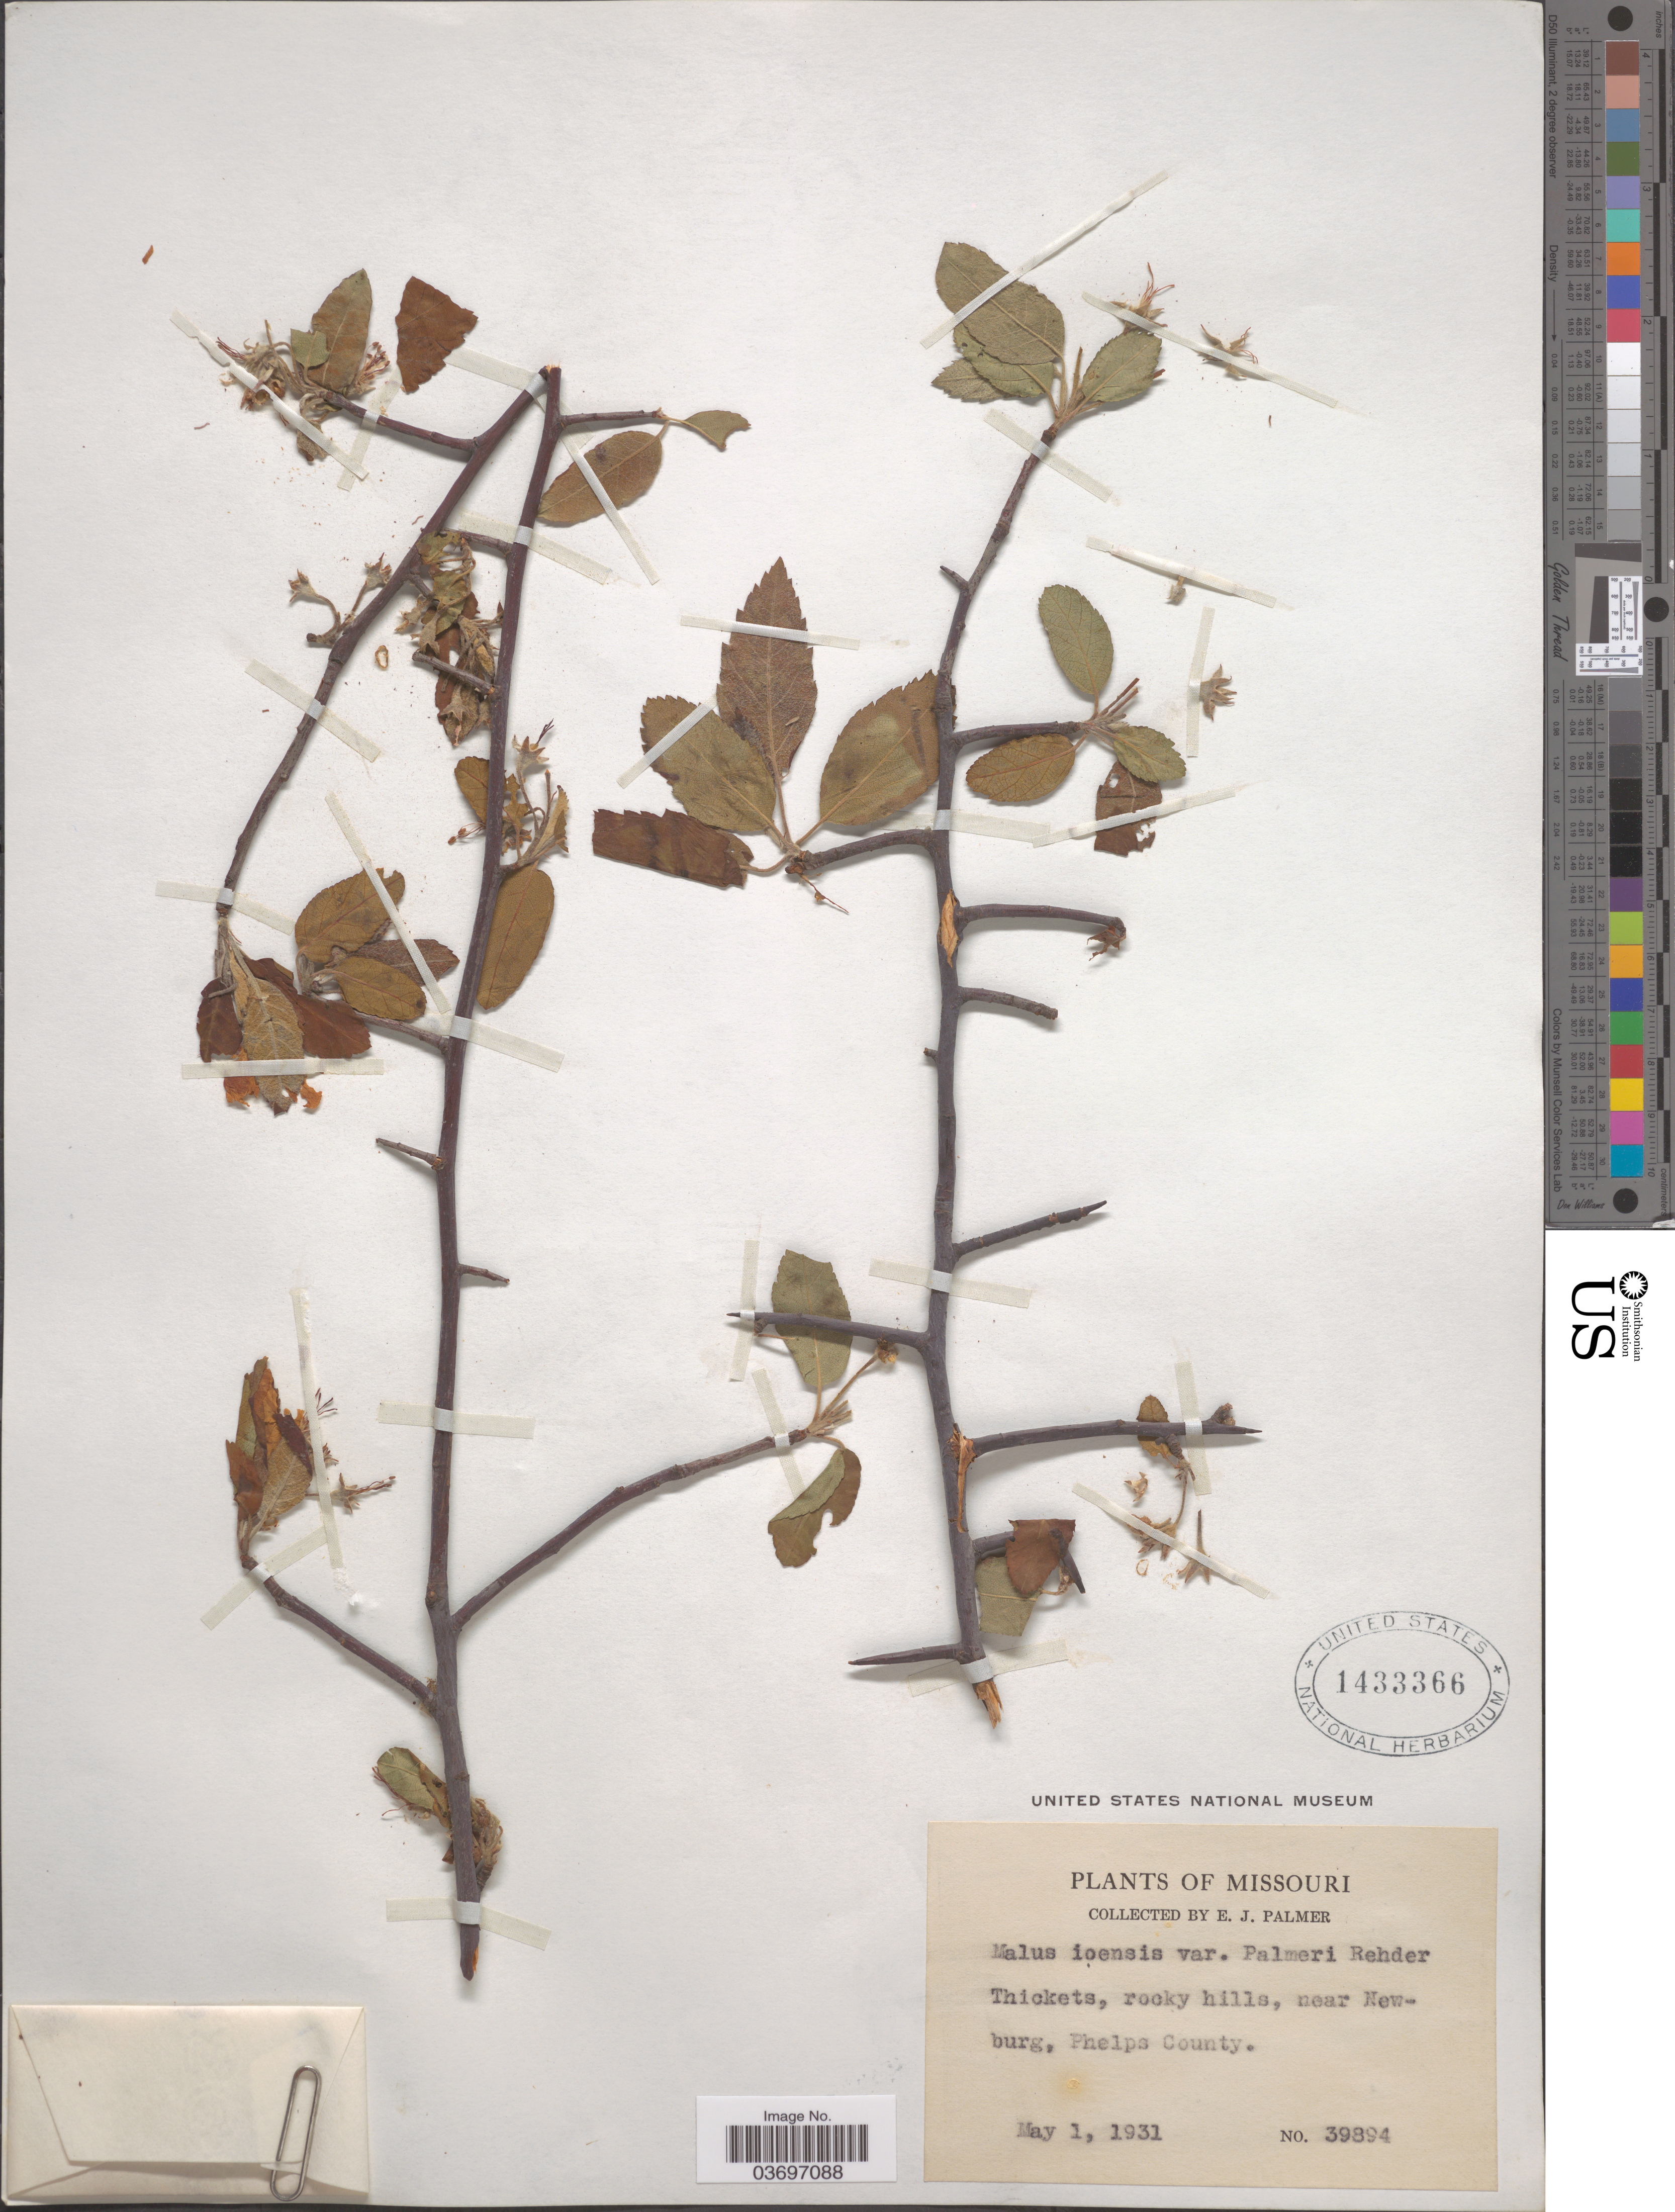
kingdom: Plantae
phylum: Tracheophyta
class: Magnoliopsida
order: Rosales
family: Rosaceae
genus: Malus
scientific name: Malus ioensis var. palmeri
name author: Rehder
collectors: E. J. Palmer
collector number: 39894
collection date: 1931-05-01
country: United States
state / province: Missouri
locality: Thickets, rocky hills, near Newburg, Phelps County.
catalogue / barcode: US 1433366